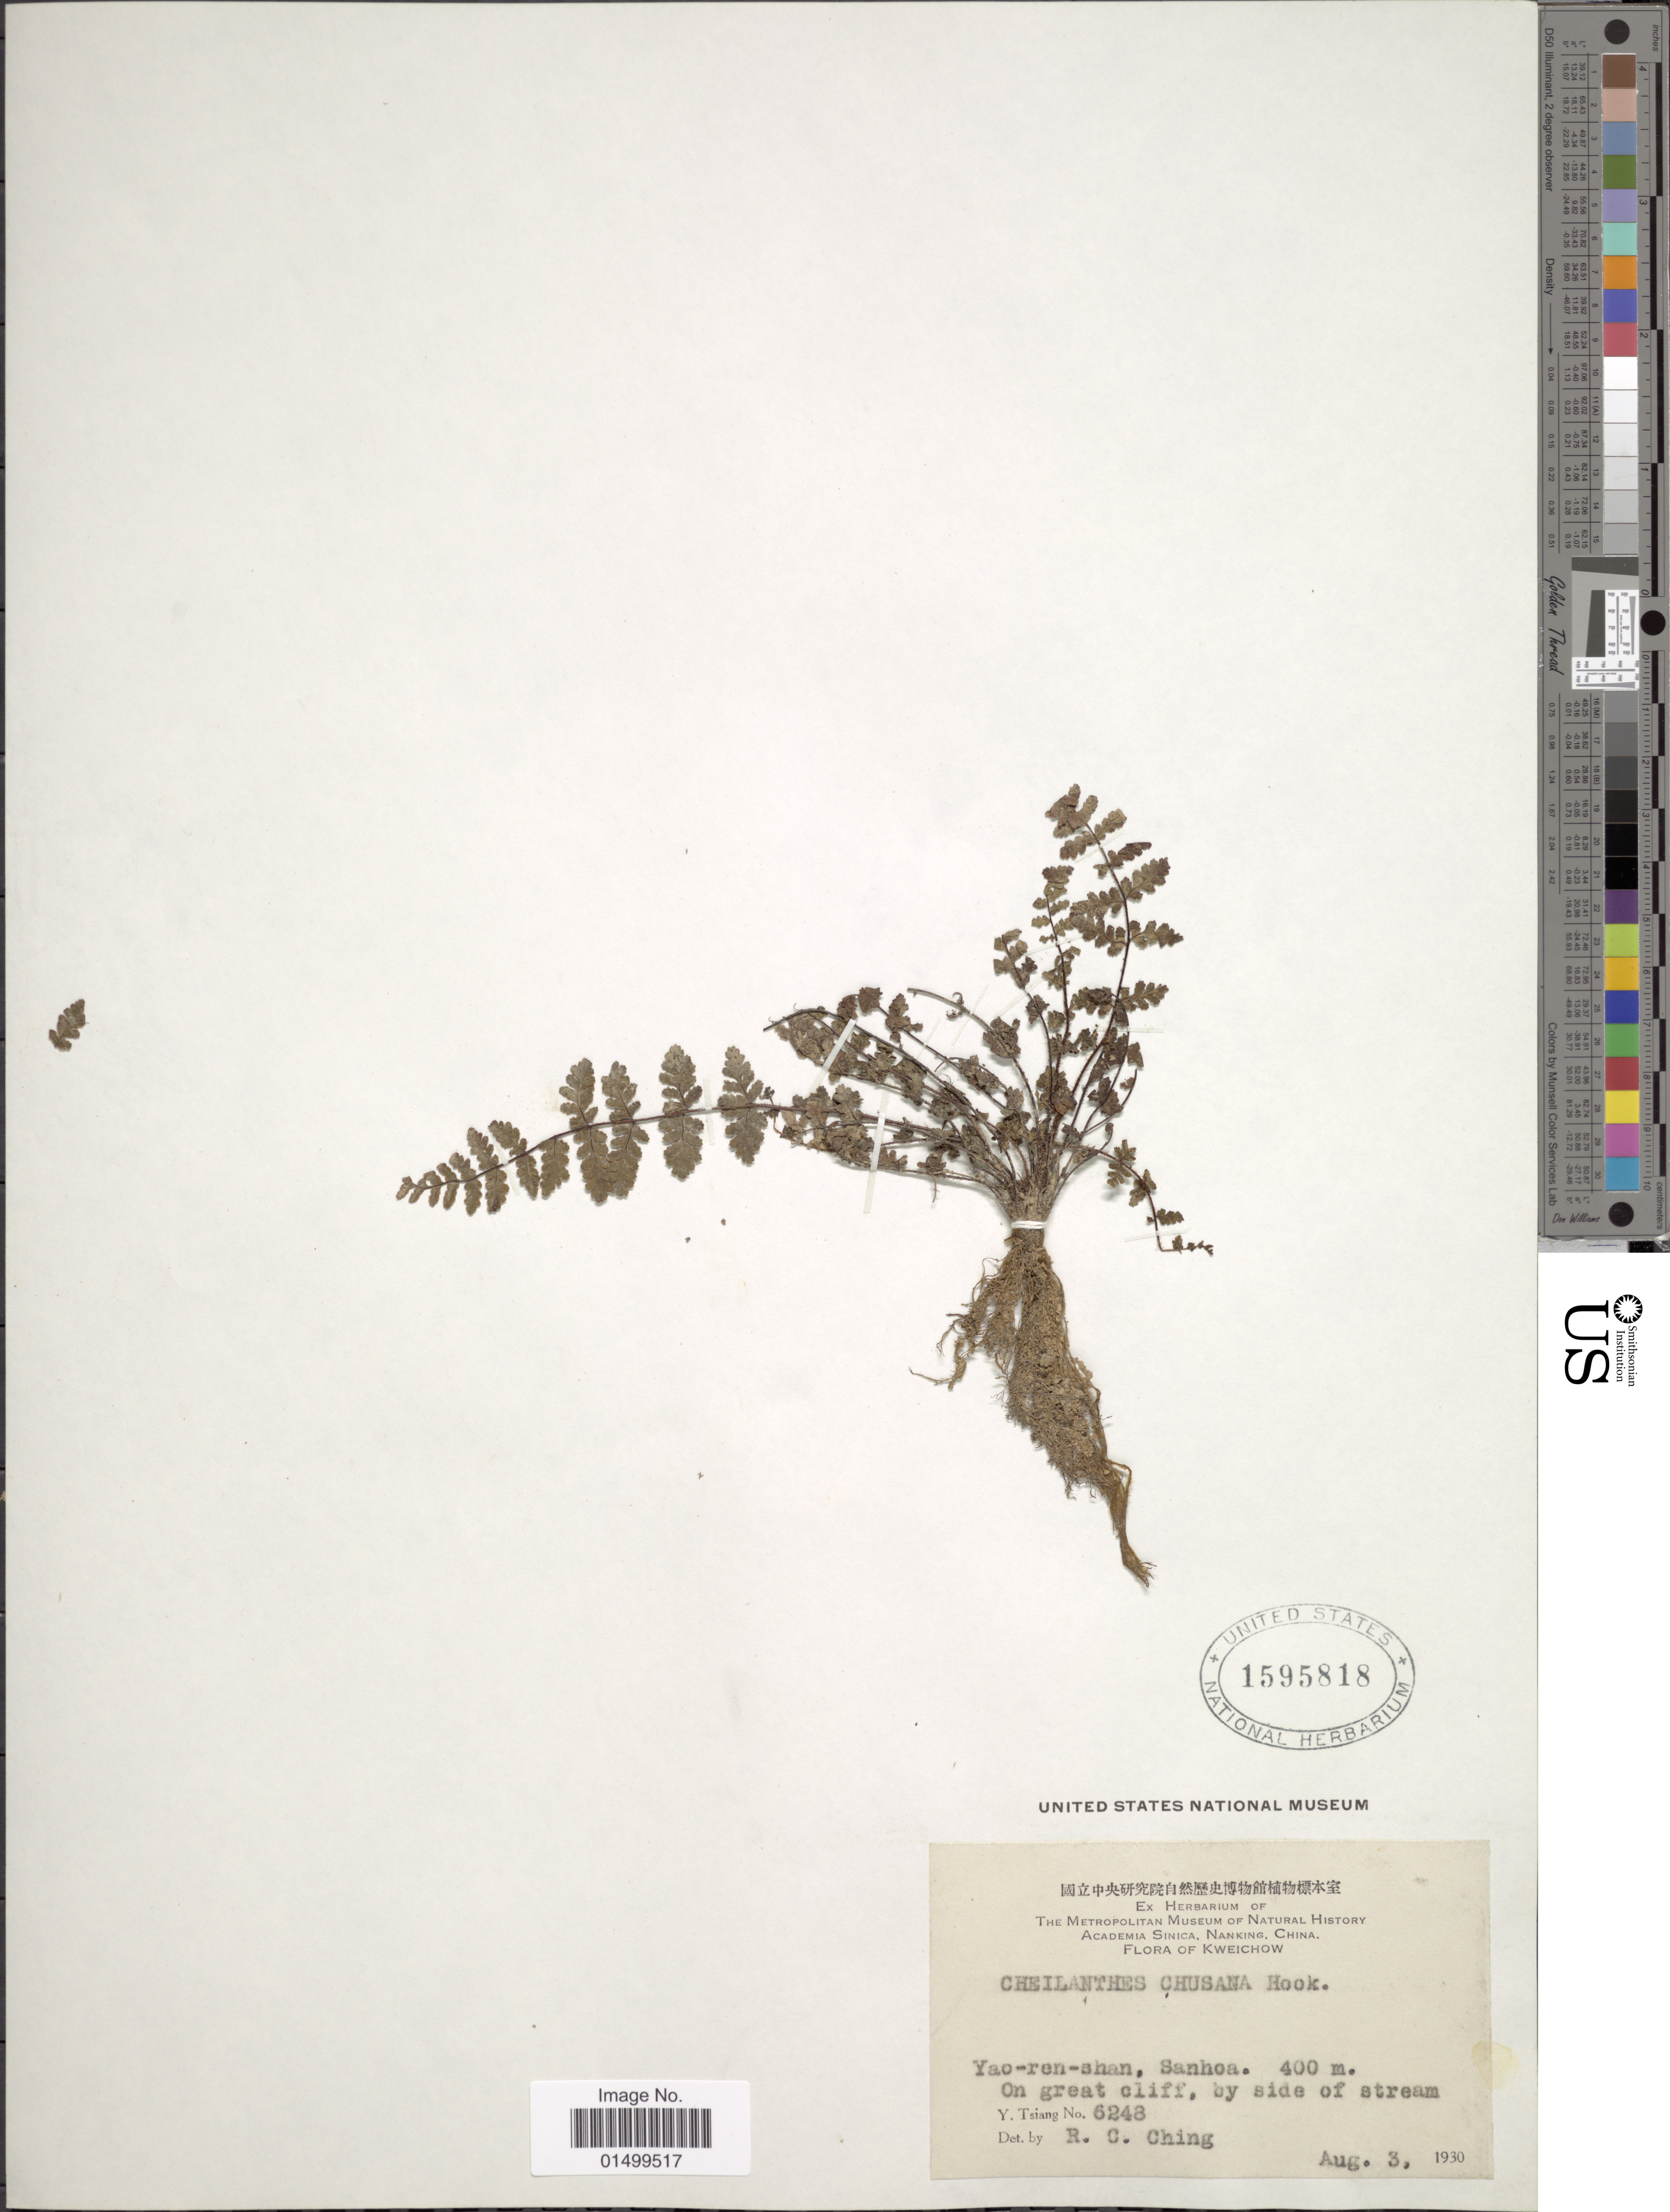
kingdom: Plantae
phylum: Tracheophyta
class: Polypodiopsida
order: Polypodiales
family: Pteridaceae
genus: Cheilanthes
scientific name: Cheilanthes chusana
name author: Hook.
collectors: Y. Tsiang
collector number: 6248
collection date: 1930-08-03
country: China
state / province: Guizhou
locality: Yao- ren- shan, Sanhoa, on great cliff, by side of stream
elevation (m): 400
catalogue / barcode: US 1595818